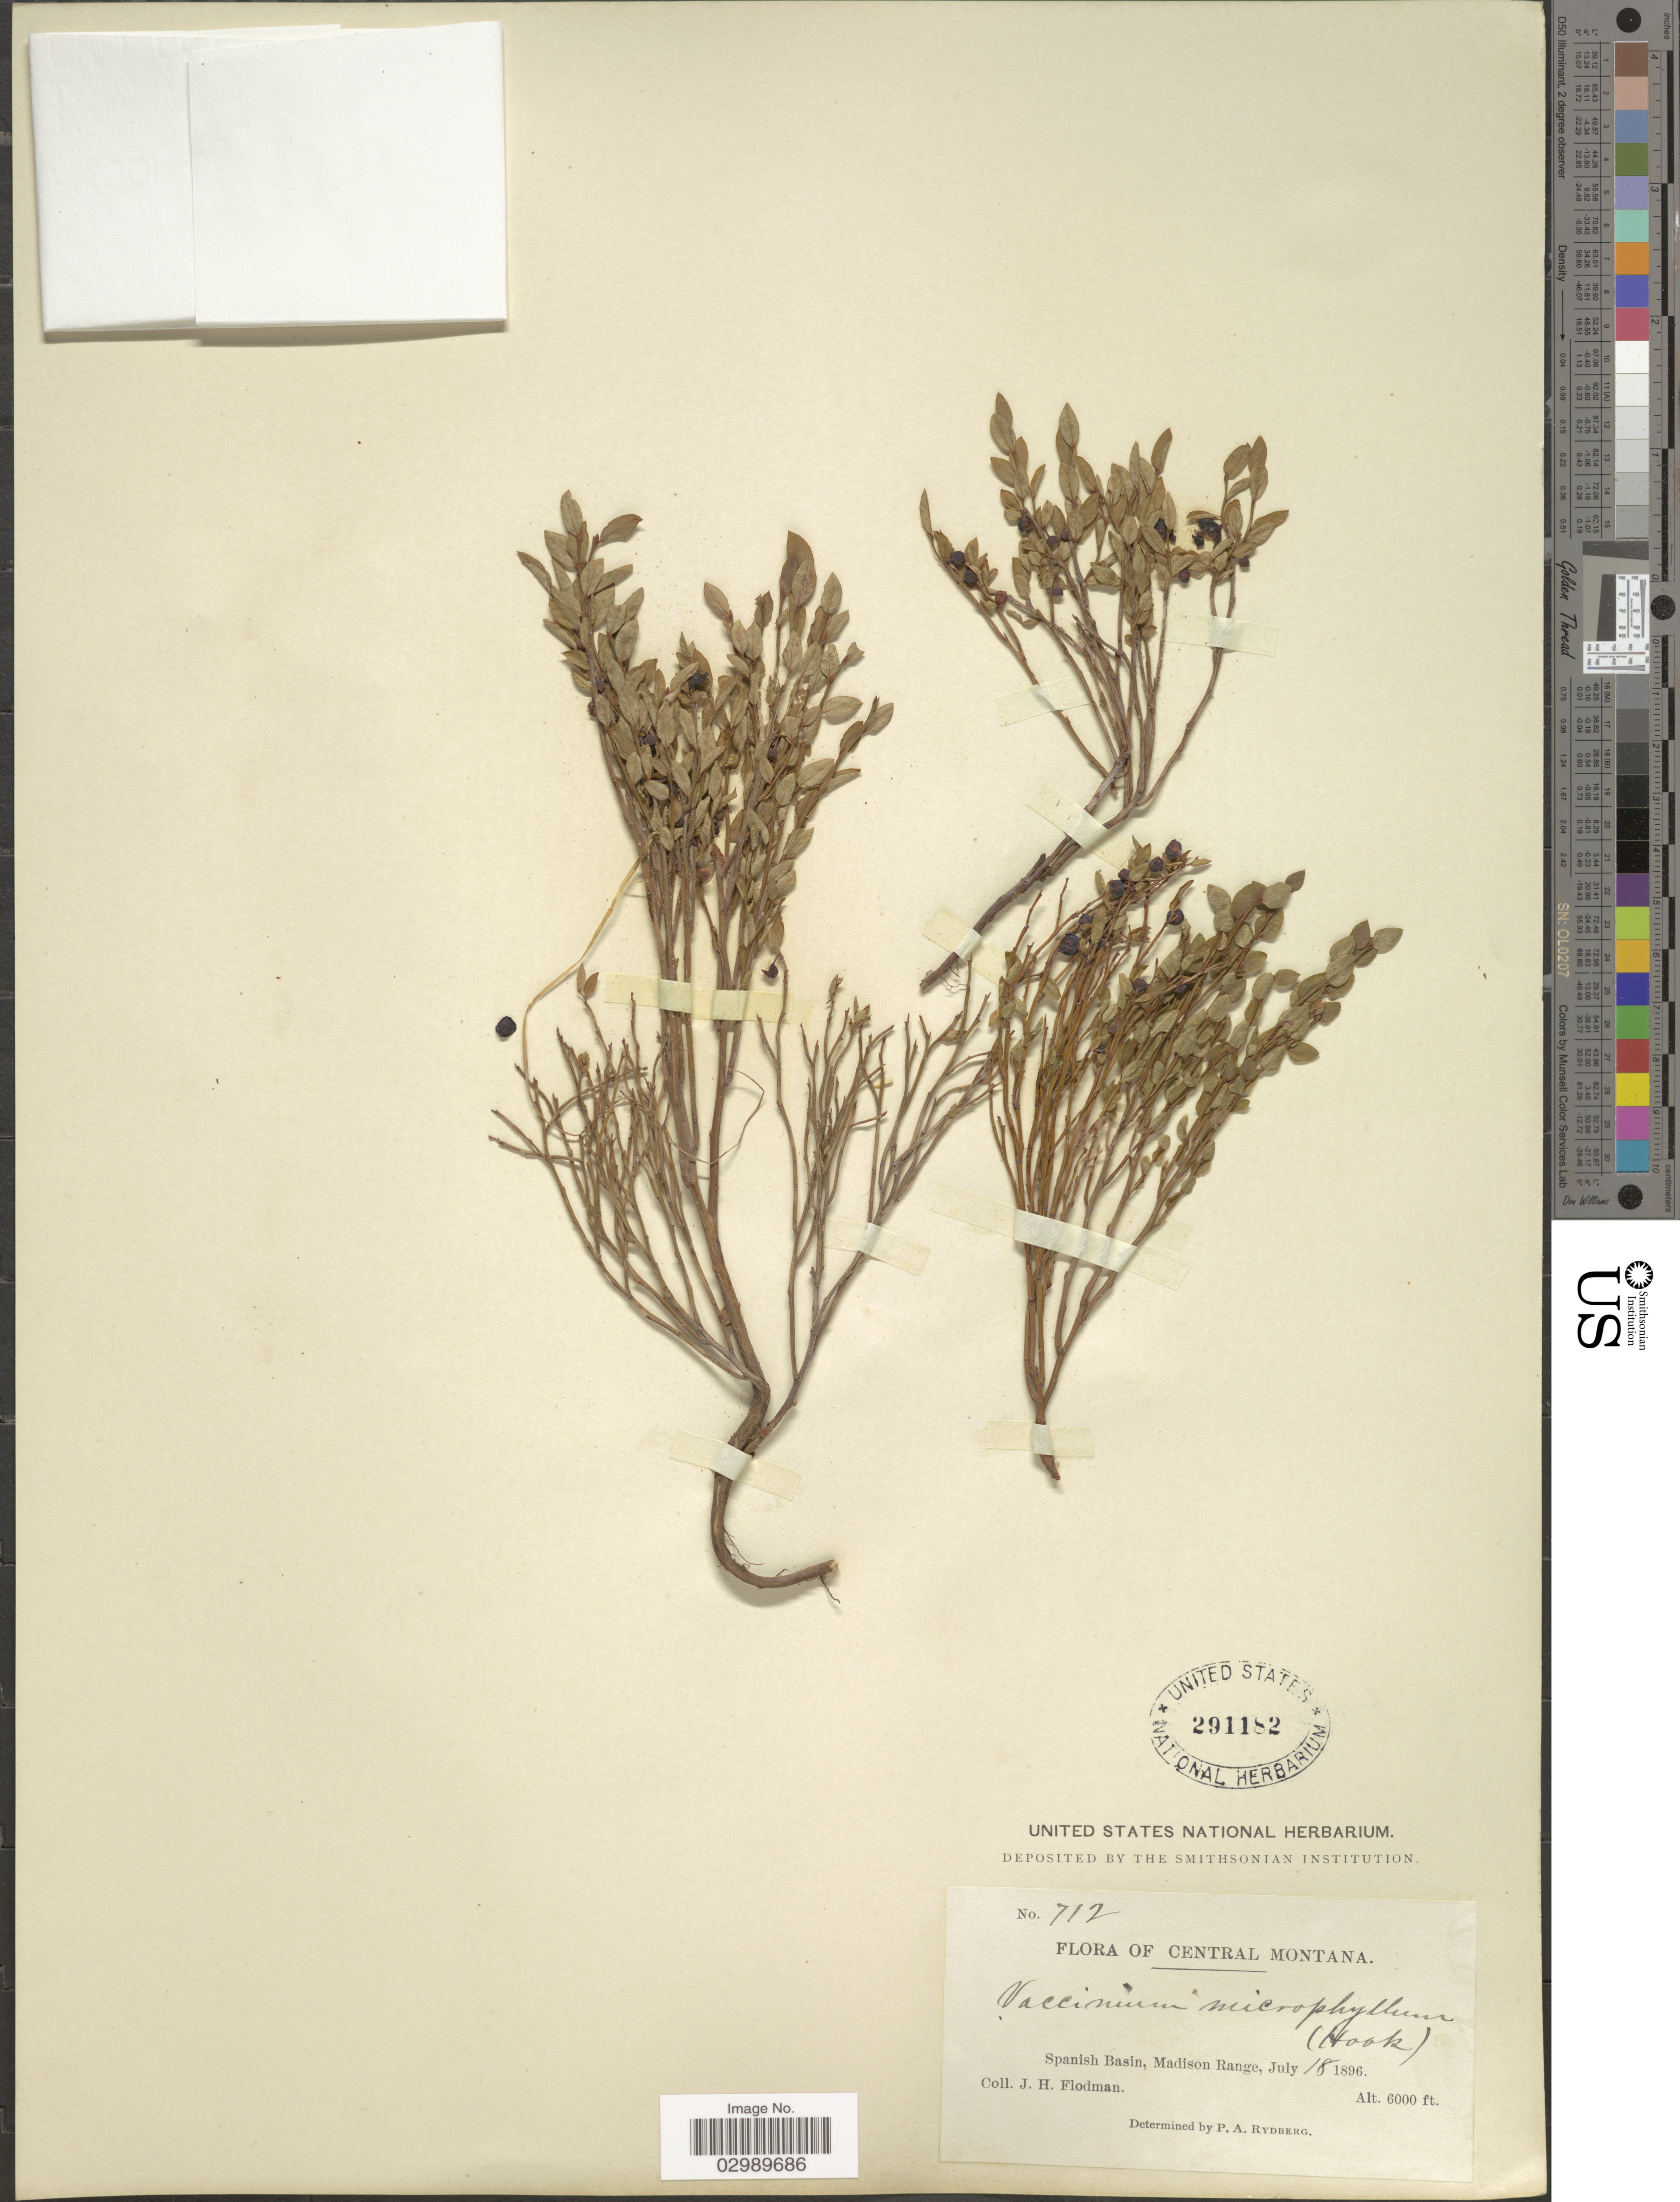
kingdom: Plantae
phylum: Tracheophyta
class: Magnoliopsida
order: Ericales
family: Ericaceae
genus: Vaccinium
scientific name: Vaccinium scoparium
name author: Leiberg ex Coville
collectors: J. Flodman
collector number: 712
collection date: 1896-07-18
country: United States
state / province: Montana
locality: Central Montana. Spanish Basin, Madison Range.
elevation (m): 1829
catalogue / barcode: US 291182